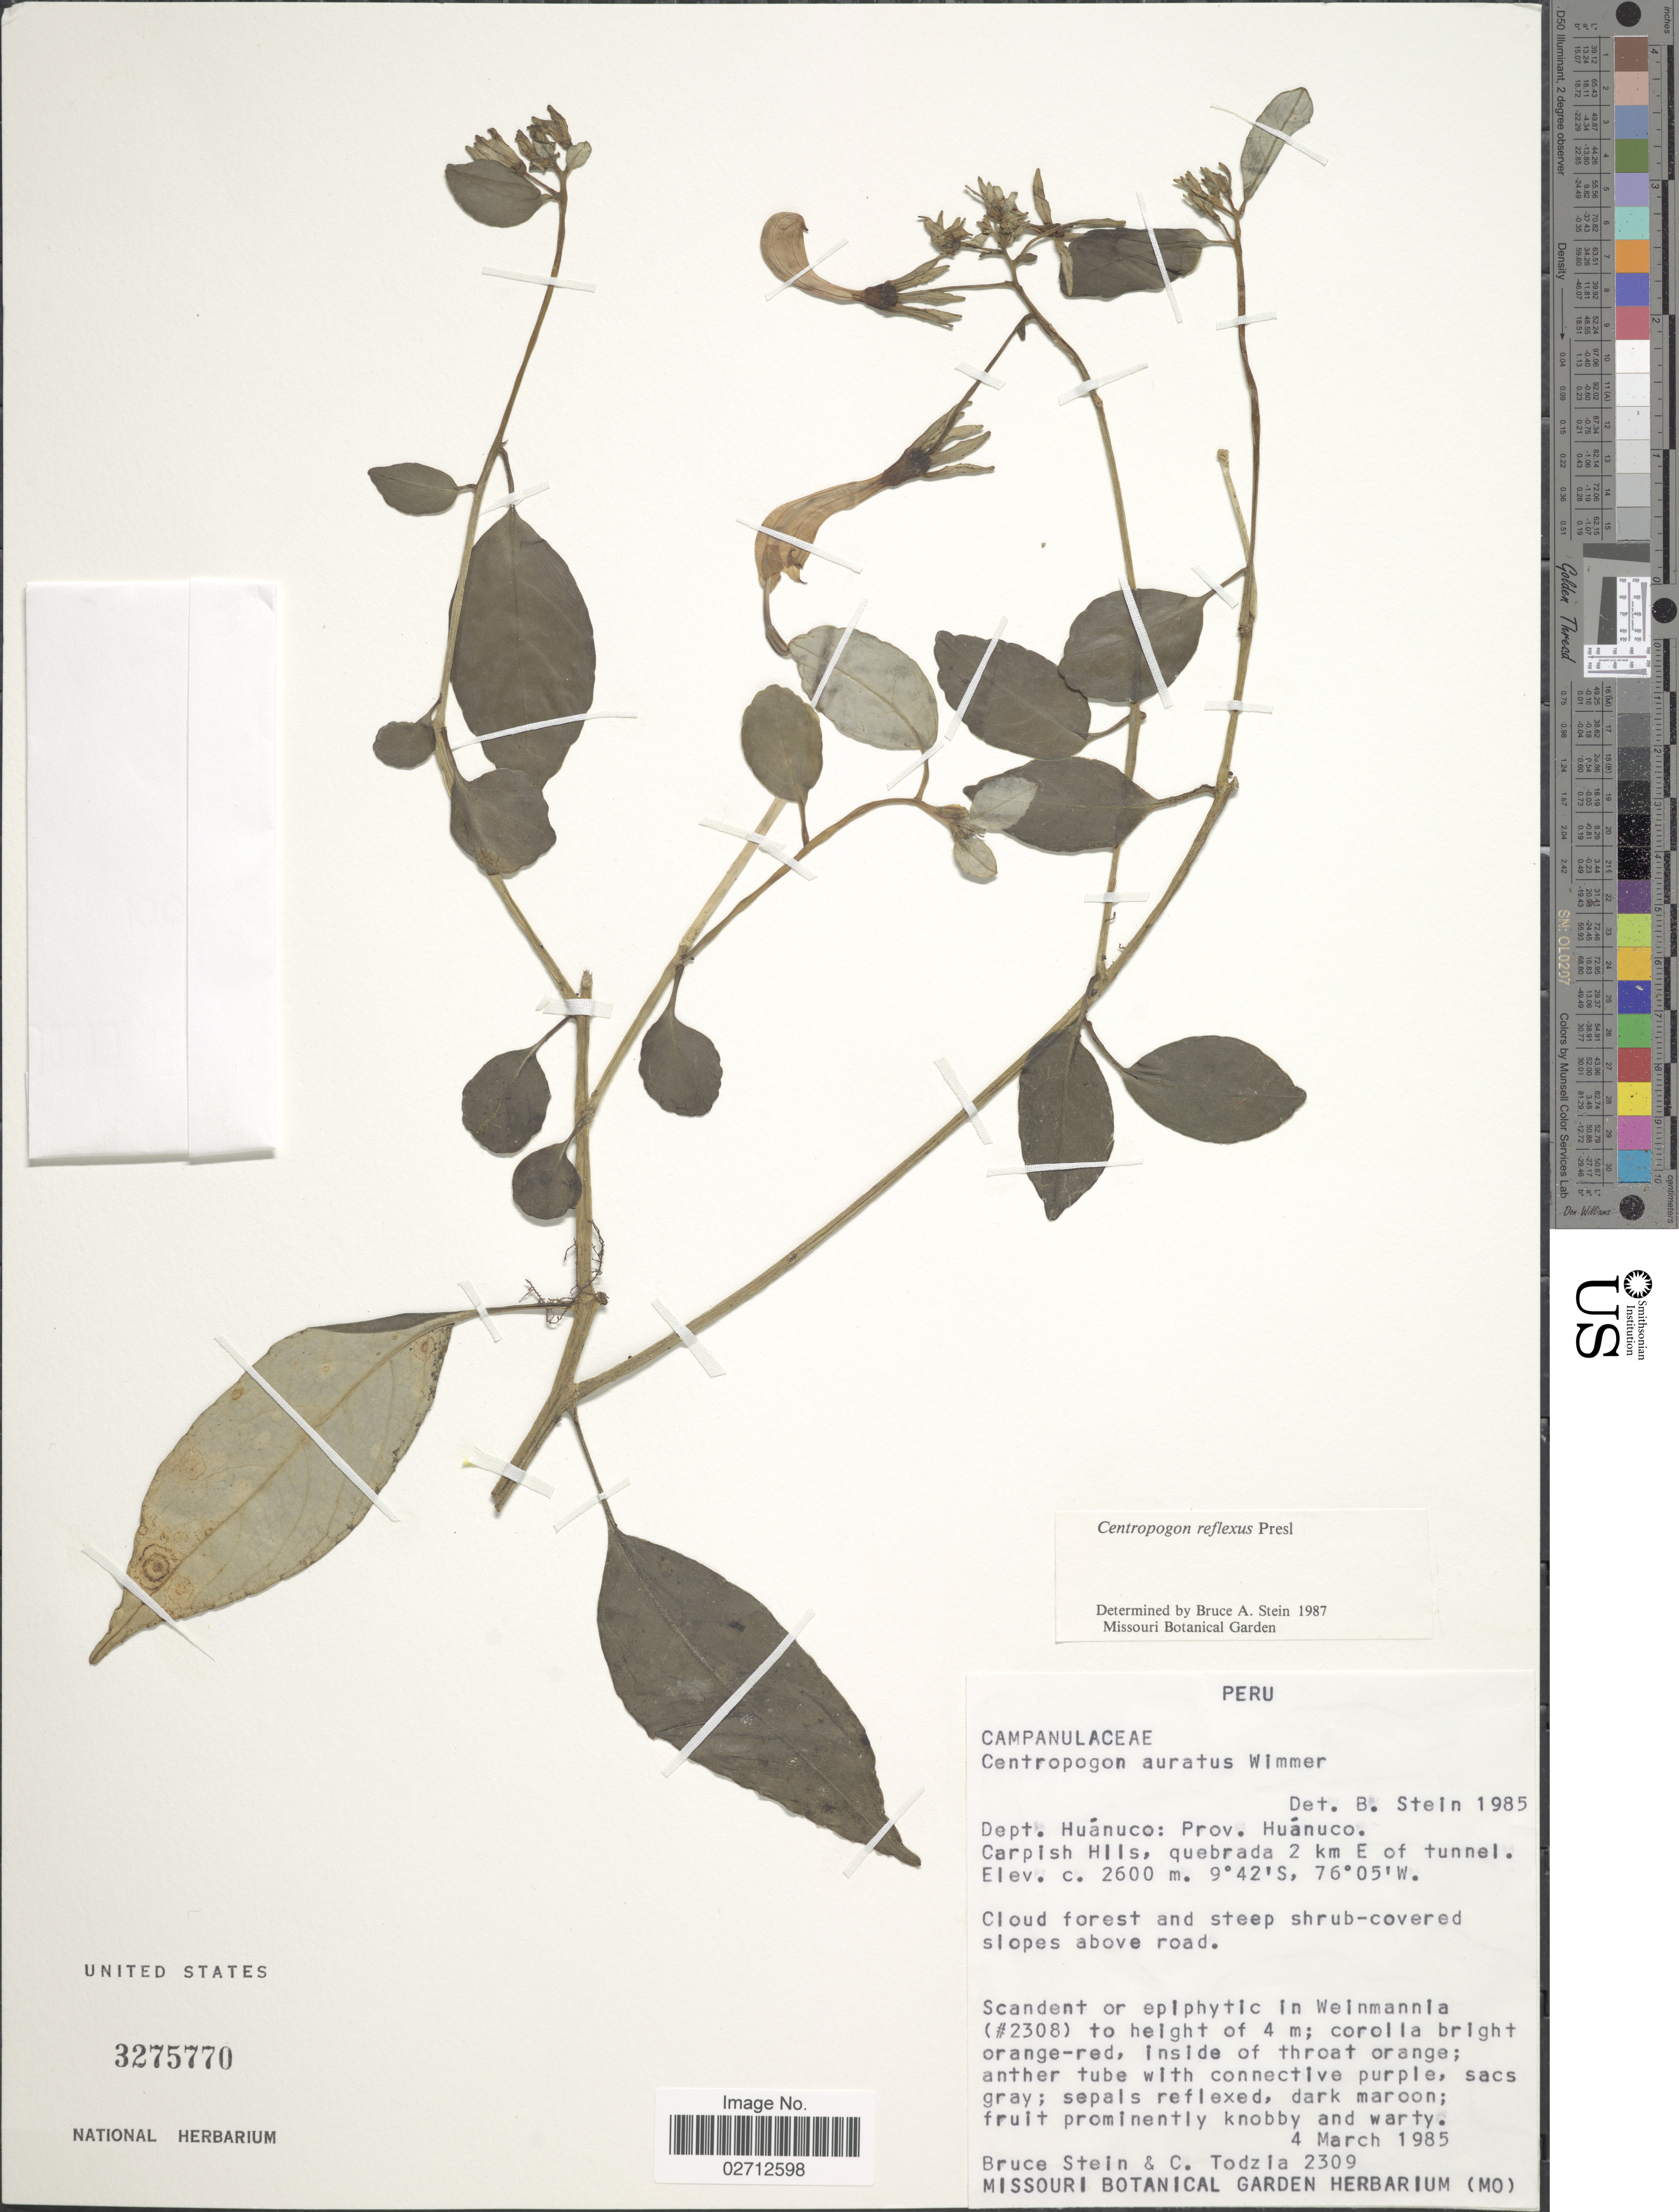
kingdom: Plantae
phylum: Tracheophyta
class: Magnoliopsida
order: Asterales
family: Campanulaceae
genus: Centropogon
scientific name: Centropogon reflexus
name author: C. Presl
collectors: B. A. Stein & C. A. Todzia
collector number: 2309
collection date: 1985-03-04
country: Peru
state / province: Huánuco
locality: Dept. Huánuco: Carpish Hills, quebrada 2 km E of tunnel. Cloud forest and steep shrub-covered slopes above road.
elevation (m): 2600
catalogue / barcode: US 3275770